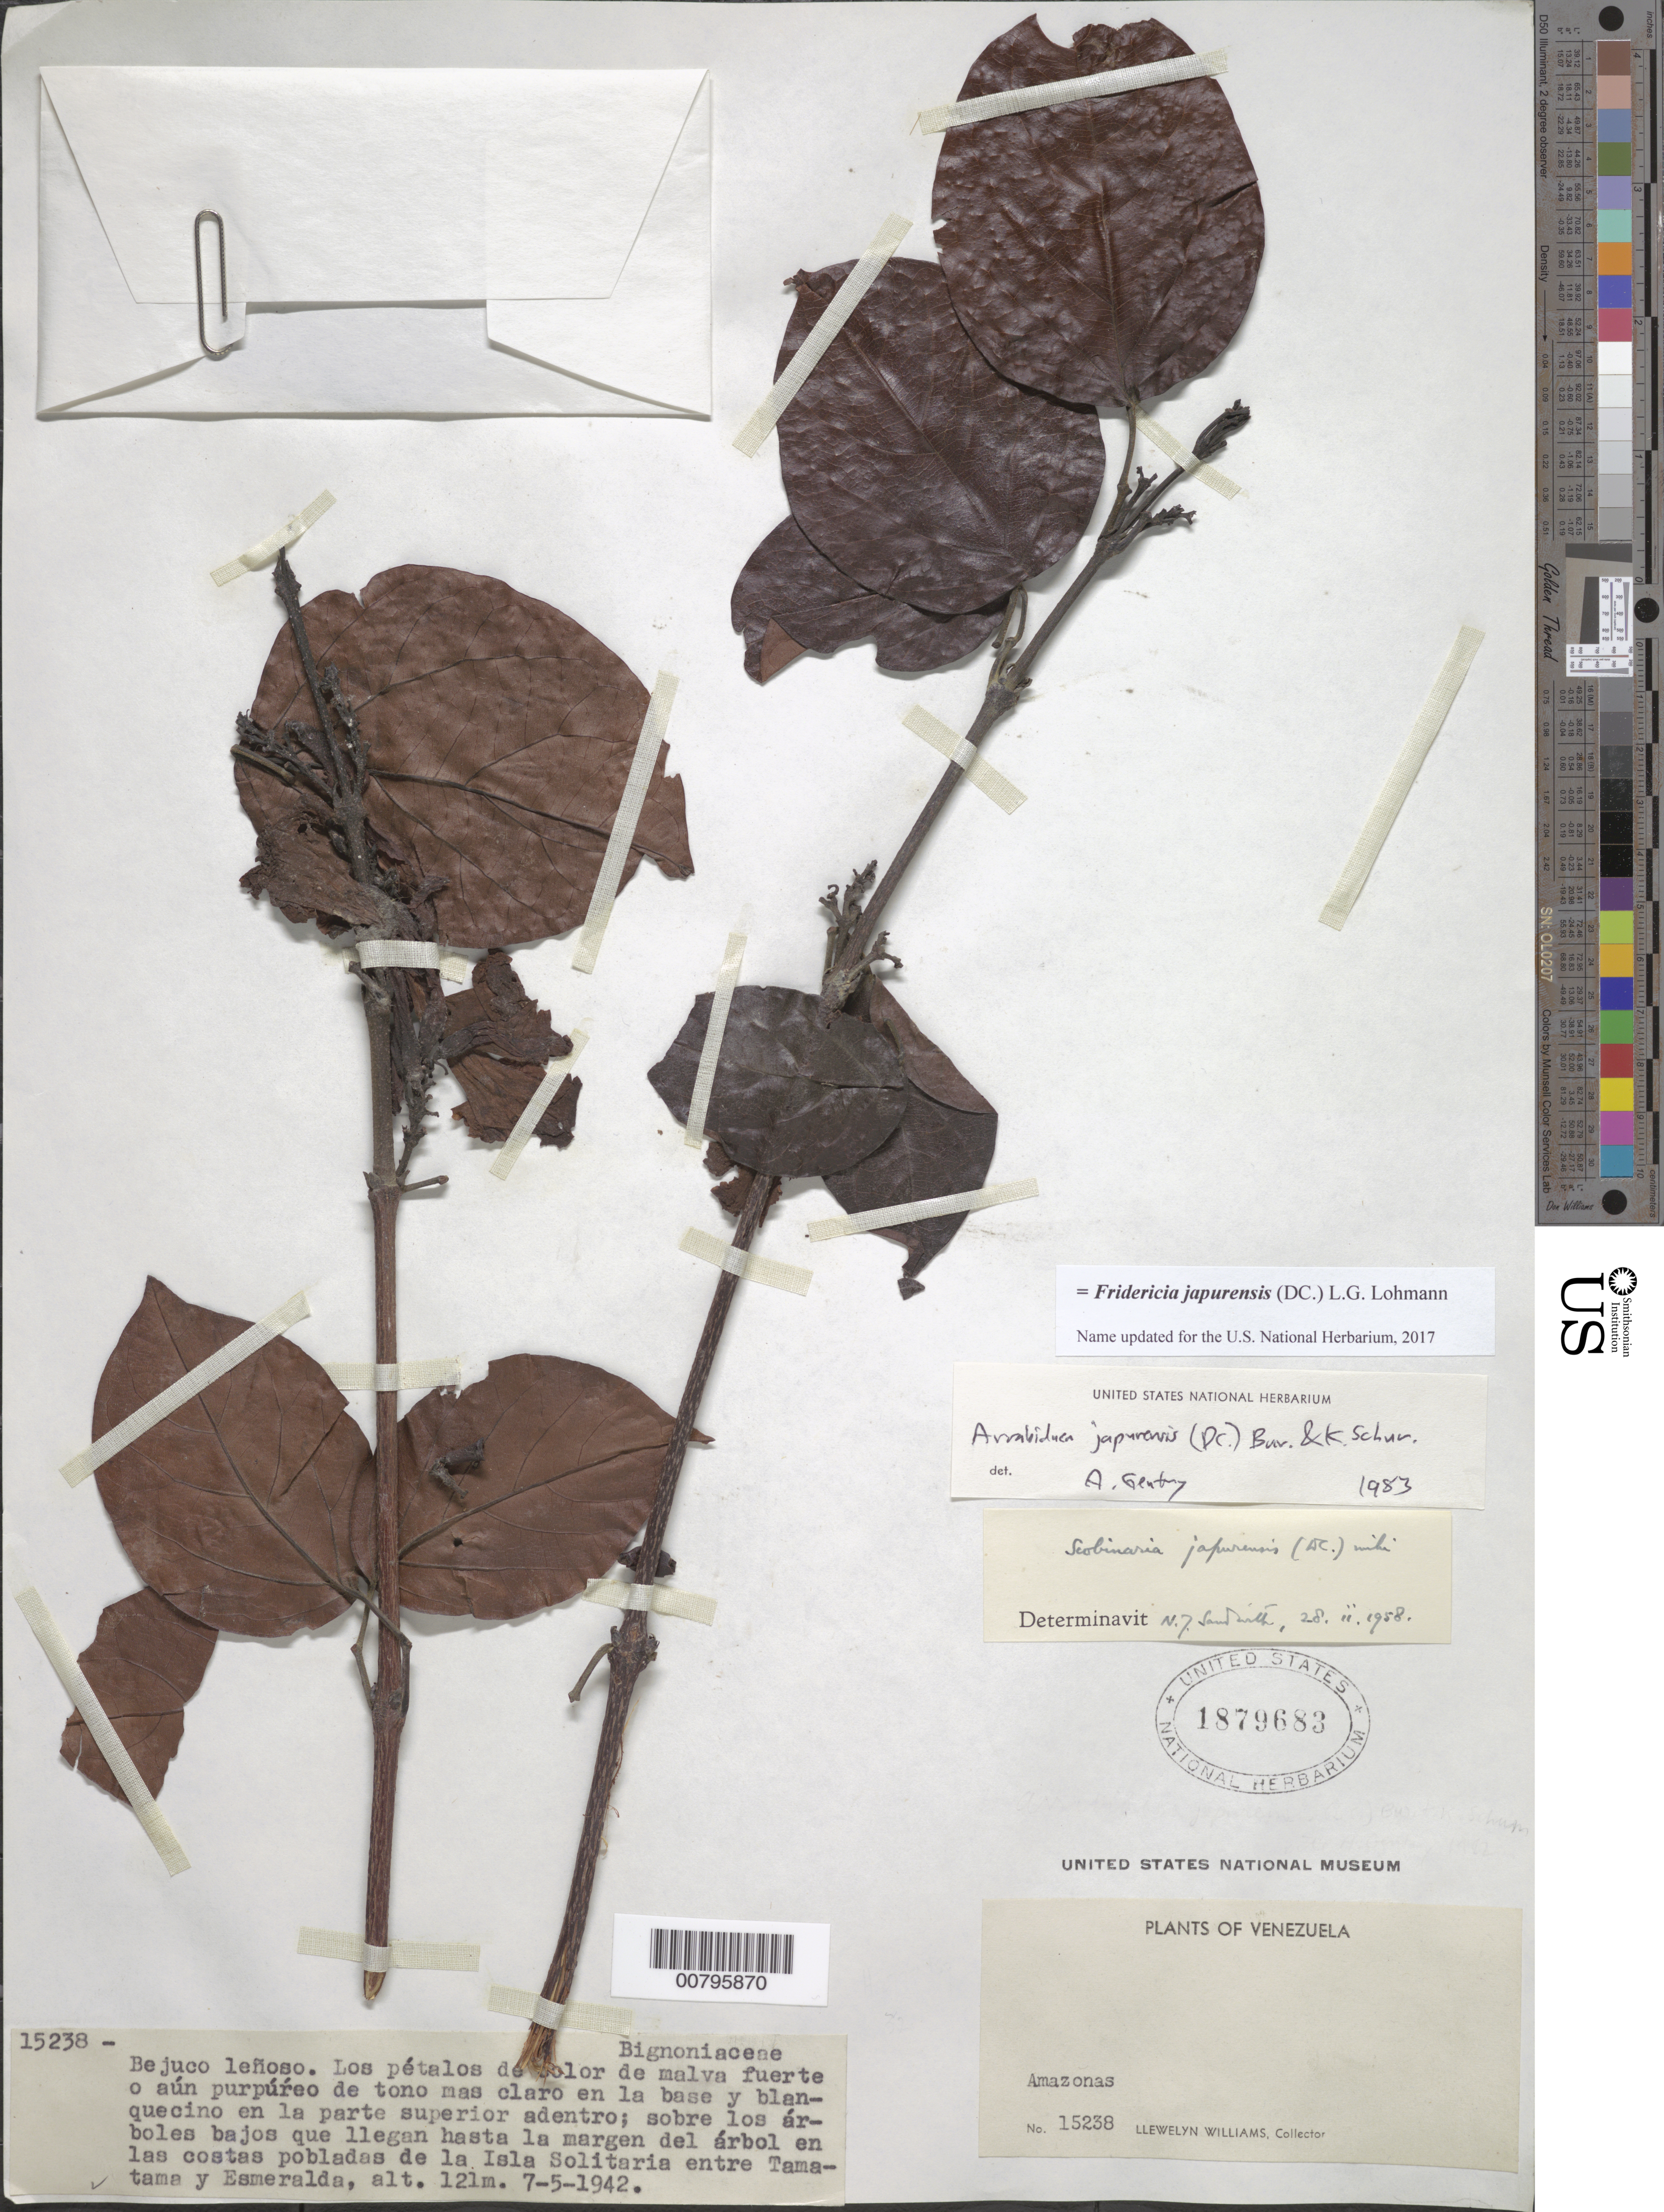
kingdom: Plantae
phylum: Tracheophyta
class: Magnoliopsida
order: Lamiales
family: Bignoniaceae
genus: Fridericia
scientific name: Fridericia japurensis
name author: (DC.) L.G. Lohmann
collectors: Ll. Williams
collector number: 15238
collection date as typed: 7-May-42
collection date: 1942-05-07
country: Venezuela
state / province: Amazonas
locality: Isla Solitaria, entre Tamatama y Esmeralda, Alto Orinoco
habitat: Las costas pobladas de la isla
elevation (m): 121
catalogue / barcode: US 1879683